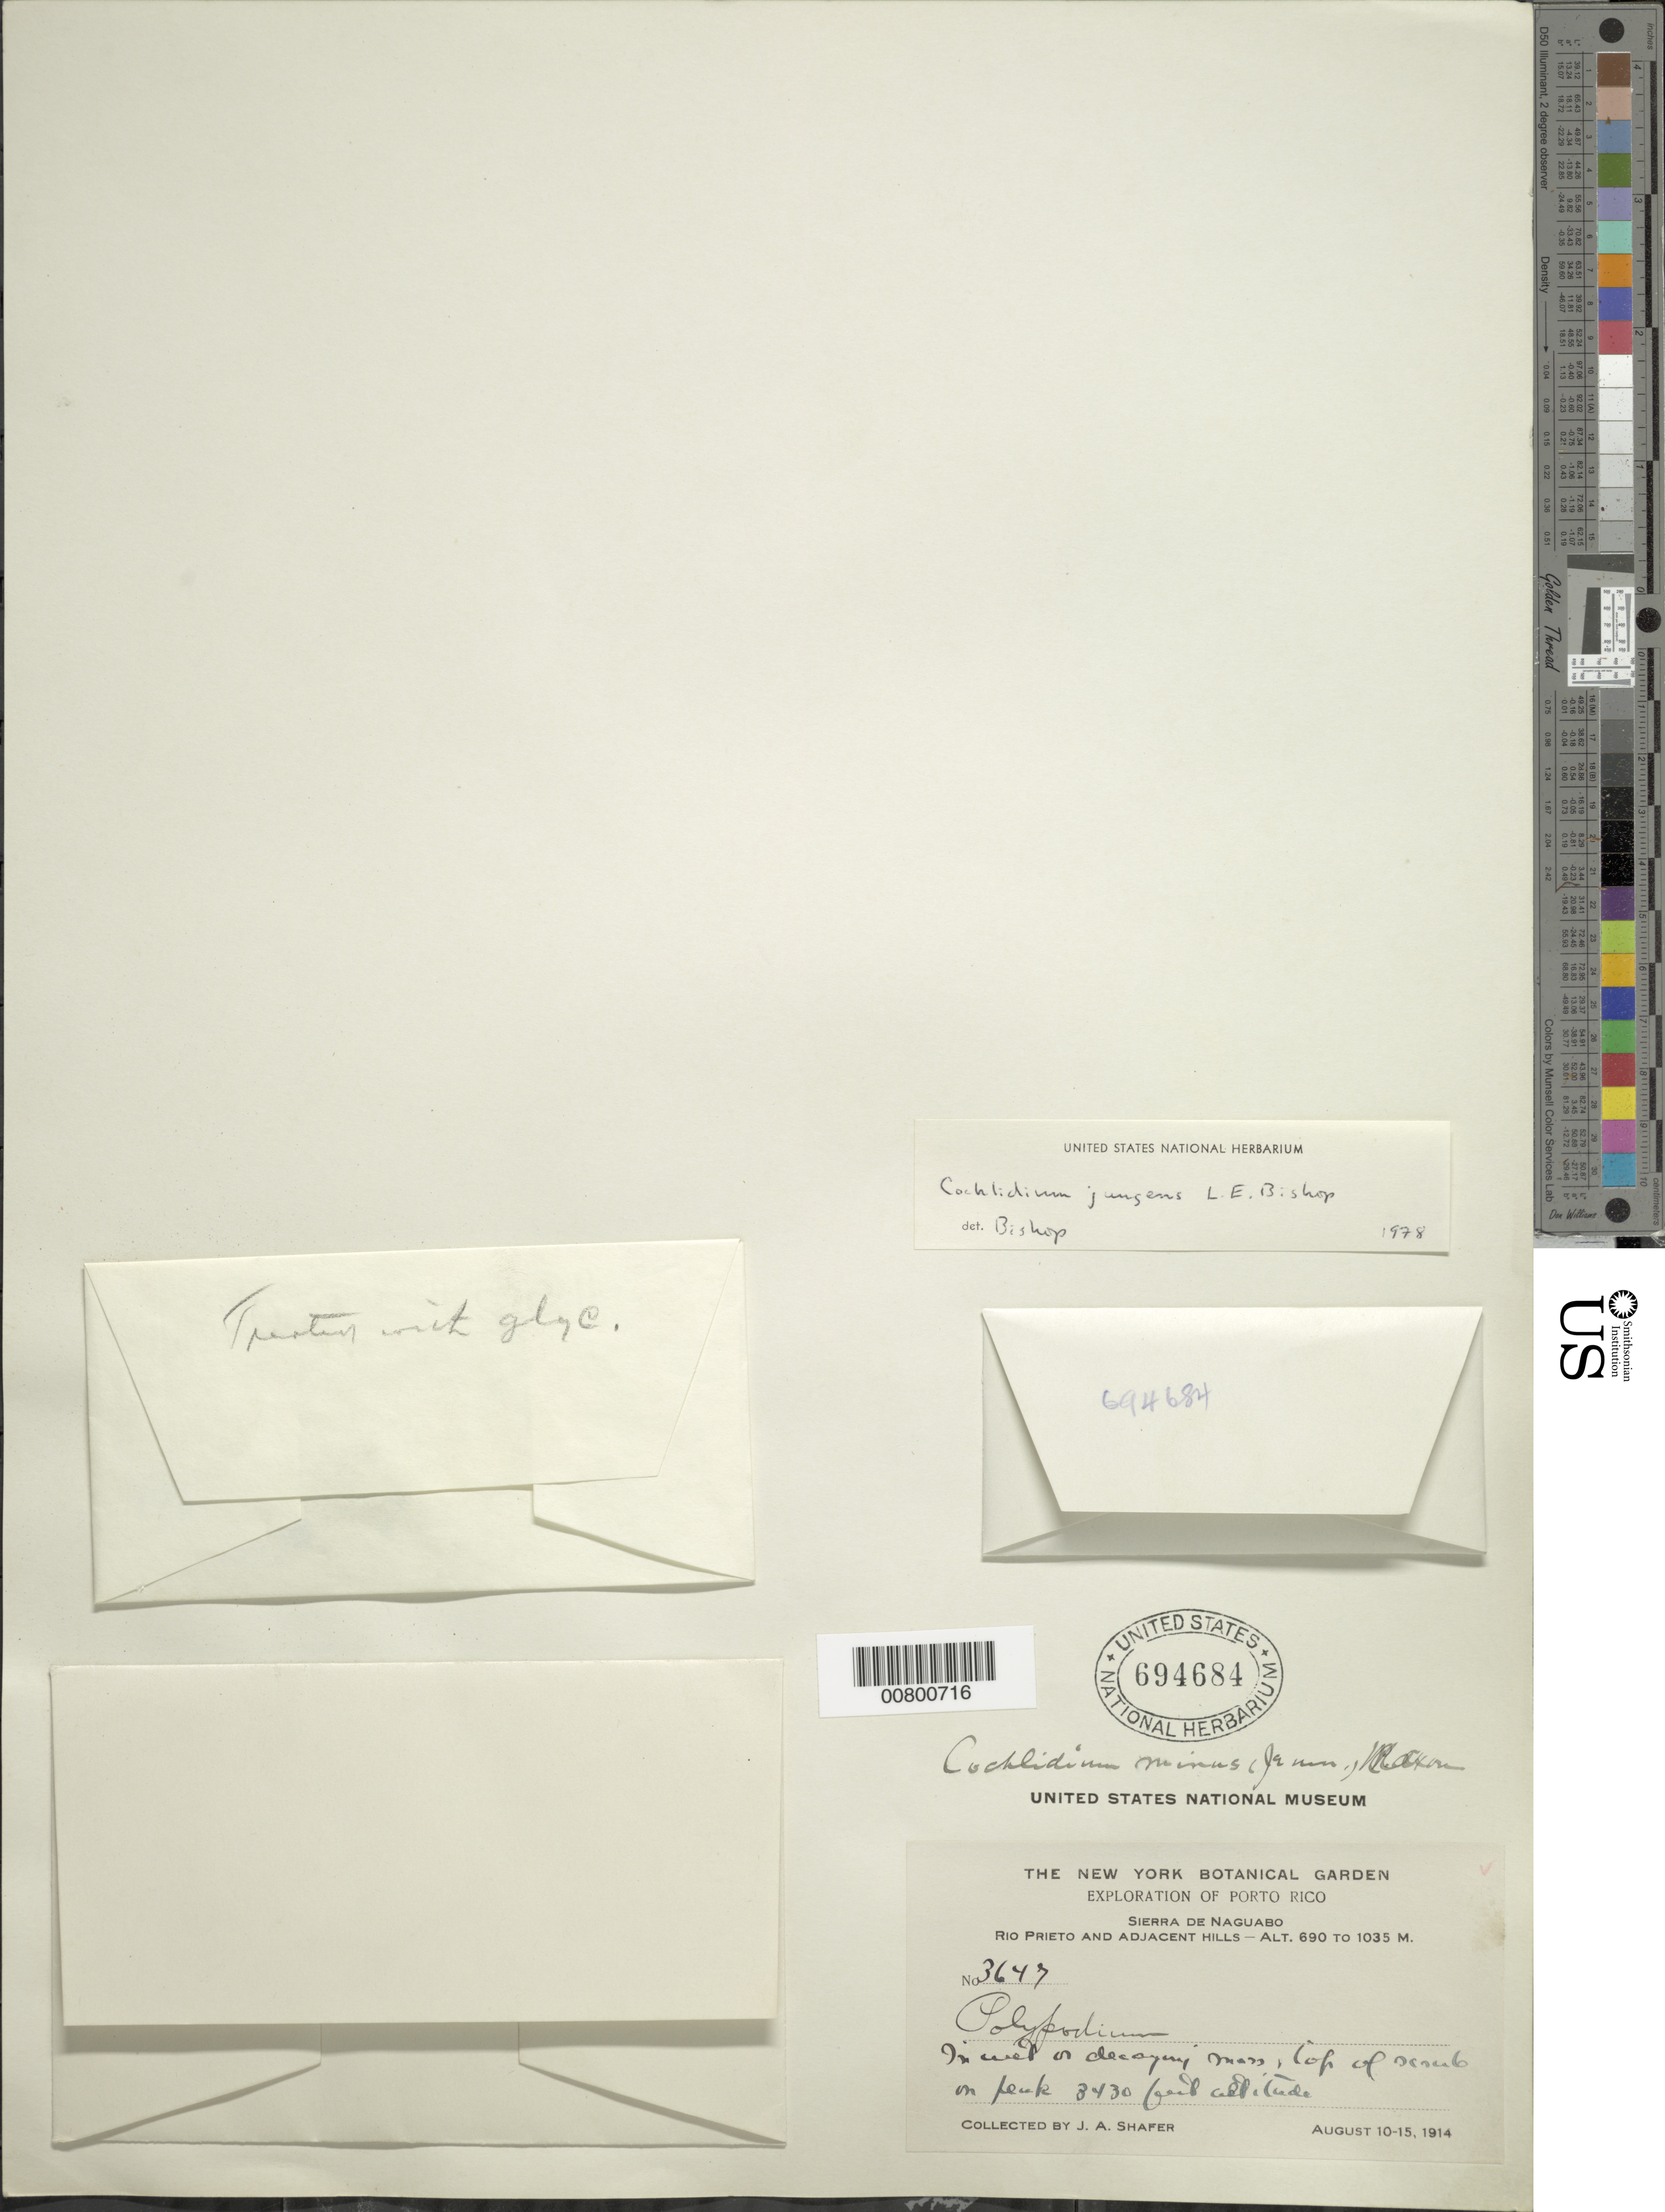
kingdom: Plantae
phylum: Tracheophyta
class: Polypodiopsida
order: Polypodiales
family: Polypodiaceae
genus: Cochlidium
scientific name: Cochlidium jungens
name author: L.E. Bishop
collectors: J. A. Shafer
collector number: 2647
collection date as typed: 10 Aug 1914 to 15 Aug 1914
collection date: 1914-08-10/1914-08-15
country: Puerto Rico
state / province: Naguabo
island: Puerto Rico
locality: Sierra de naguabo, Rio Prieto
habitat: Top of scrub, in wet or decaying moss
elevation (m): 1045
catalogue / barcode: US 694684